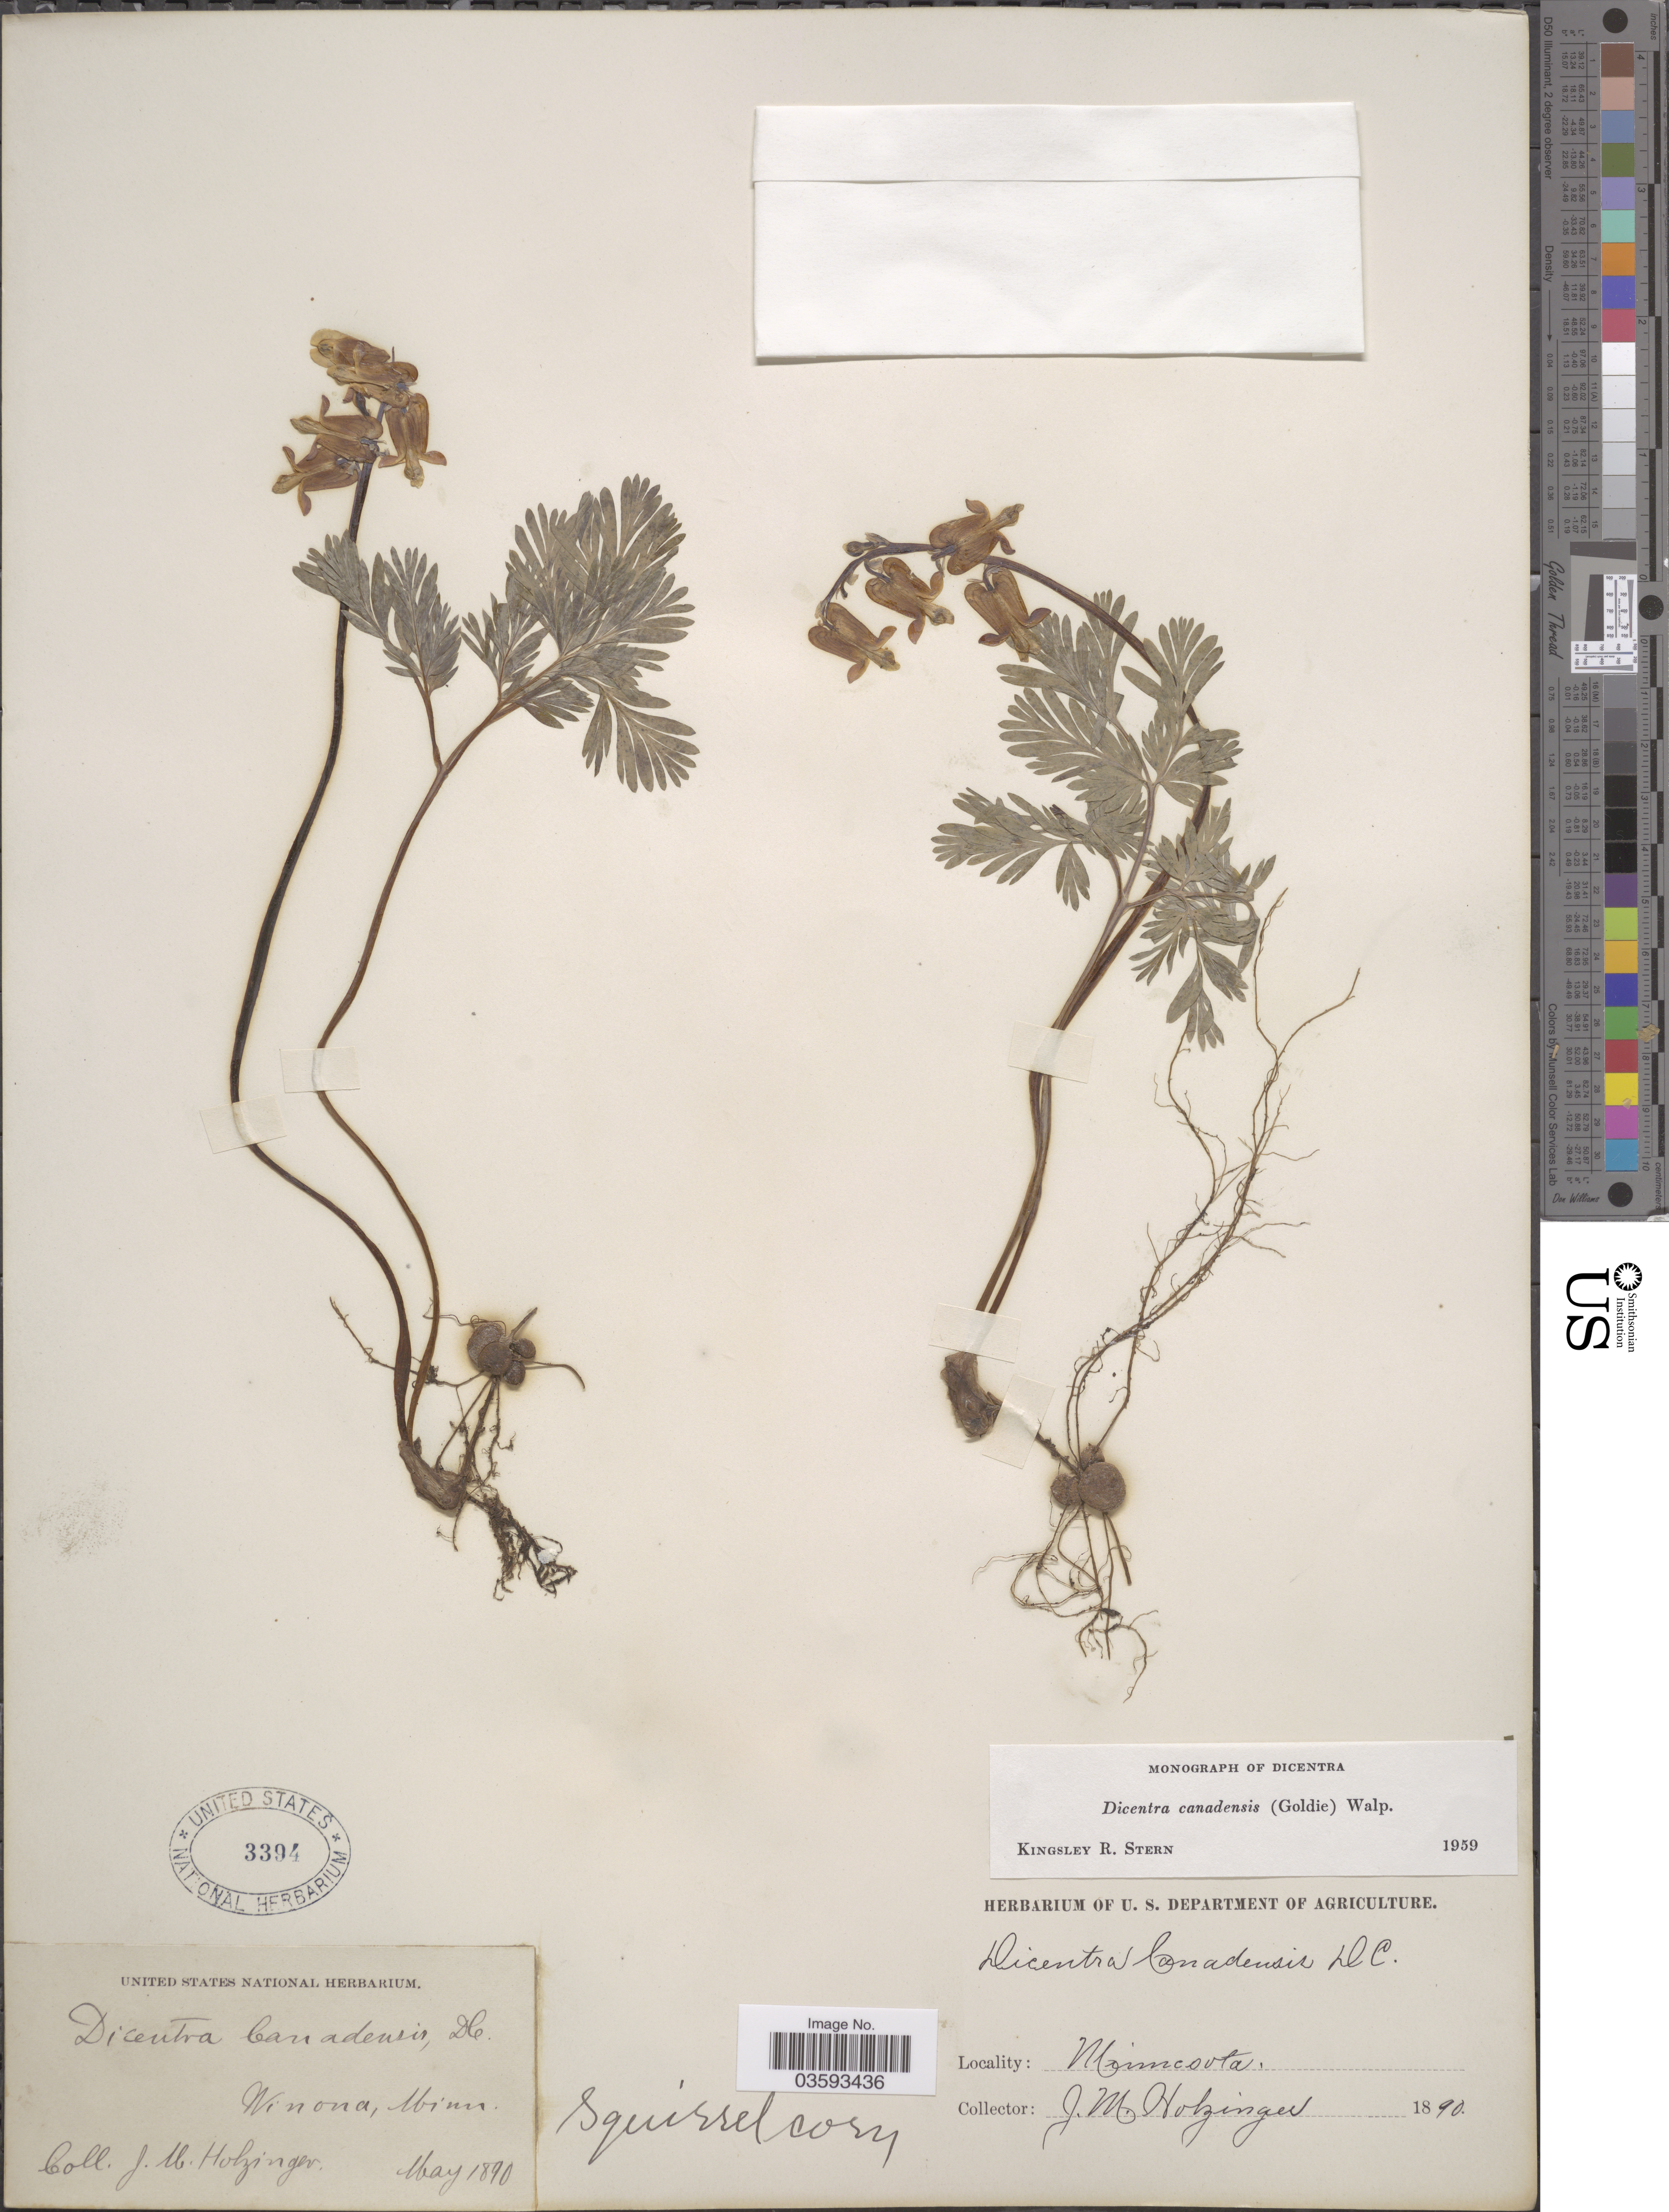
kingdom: Plantae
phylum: Tracheophyta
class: Magnoliopsida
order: Ranunculales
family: Papaveraceae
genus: Dicentra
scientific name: Dicentra canadensis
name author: (Goldie) Walp.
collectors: J. M. Holzinger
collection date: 1890-05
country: United States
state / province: Minnesota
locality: Winona.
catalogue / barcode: US 3394